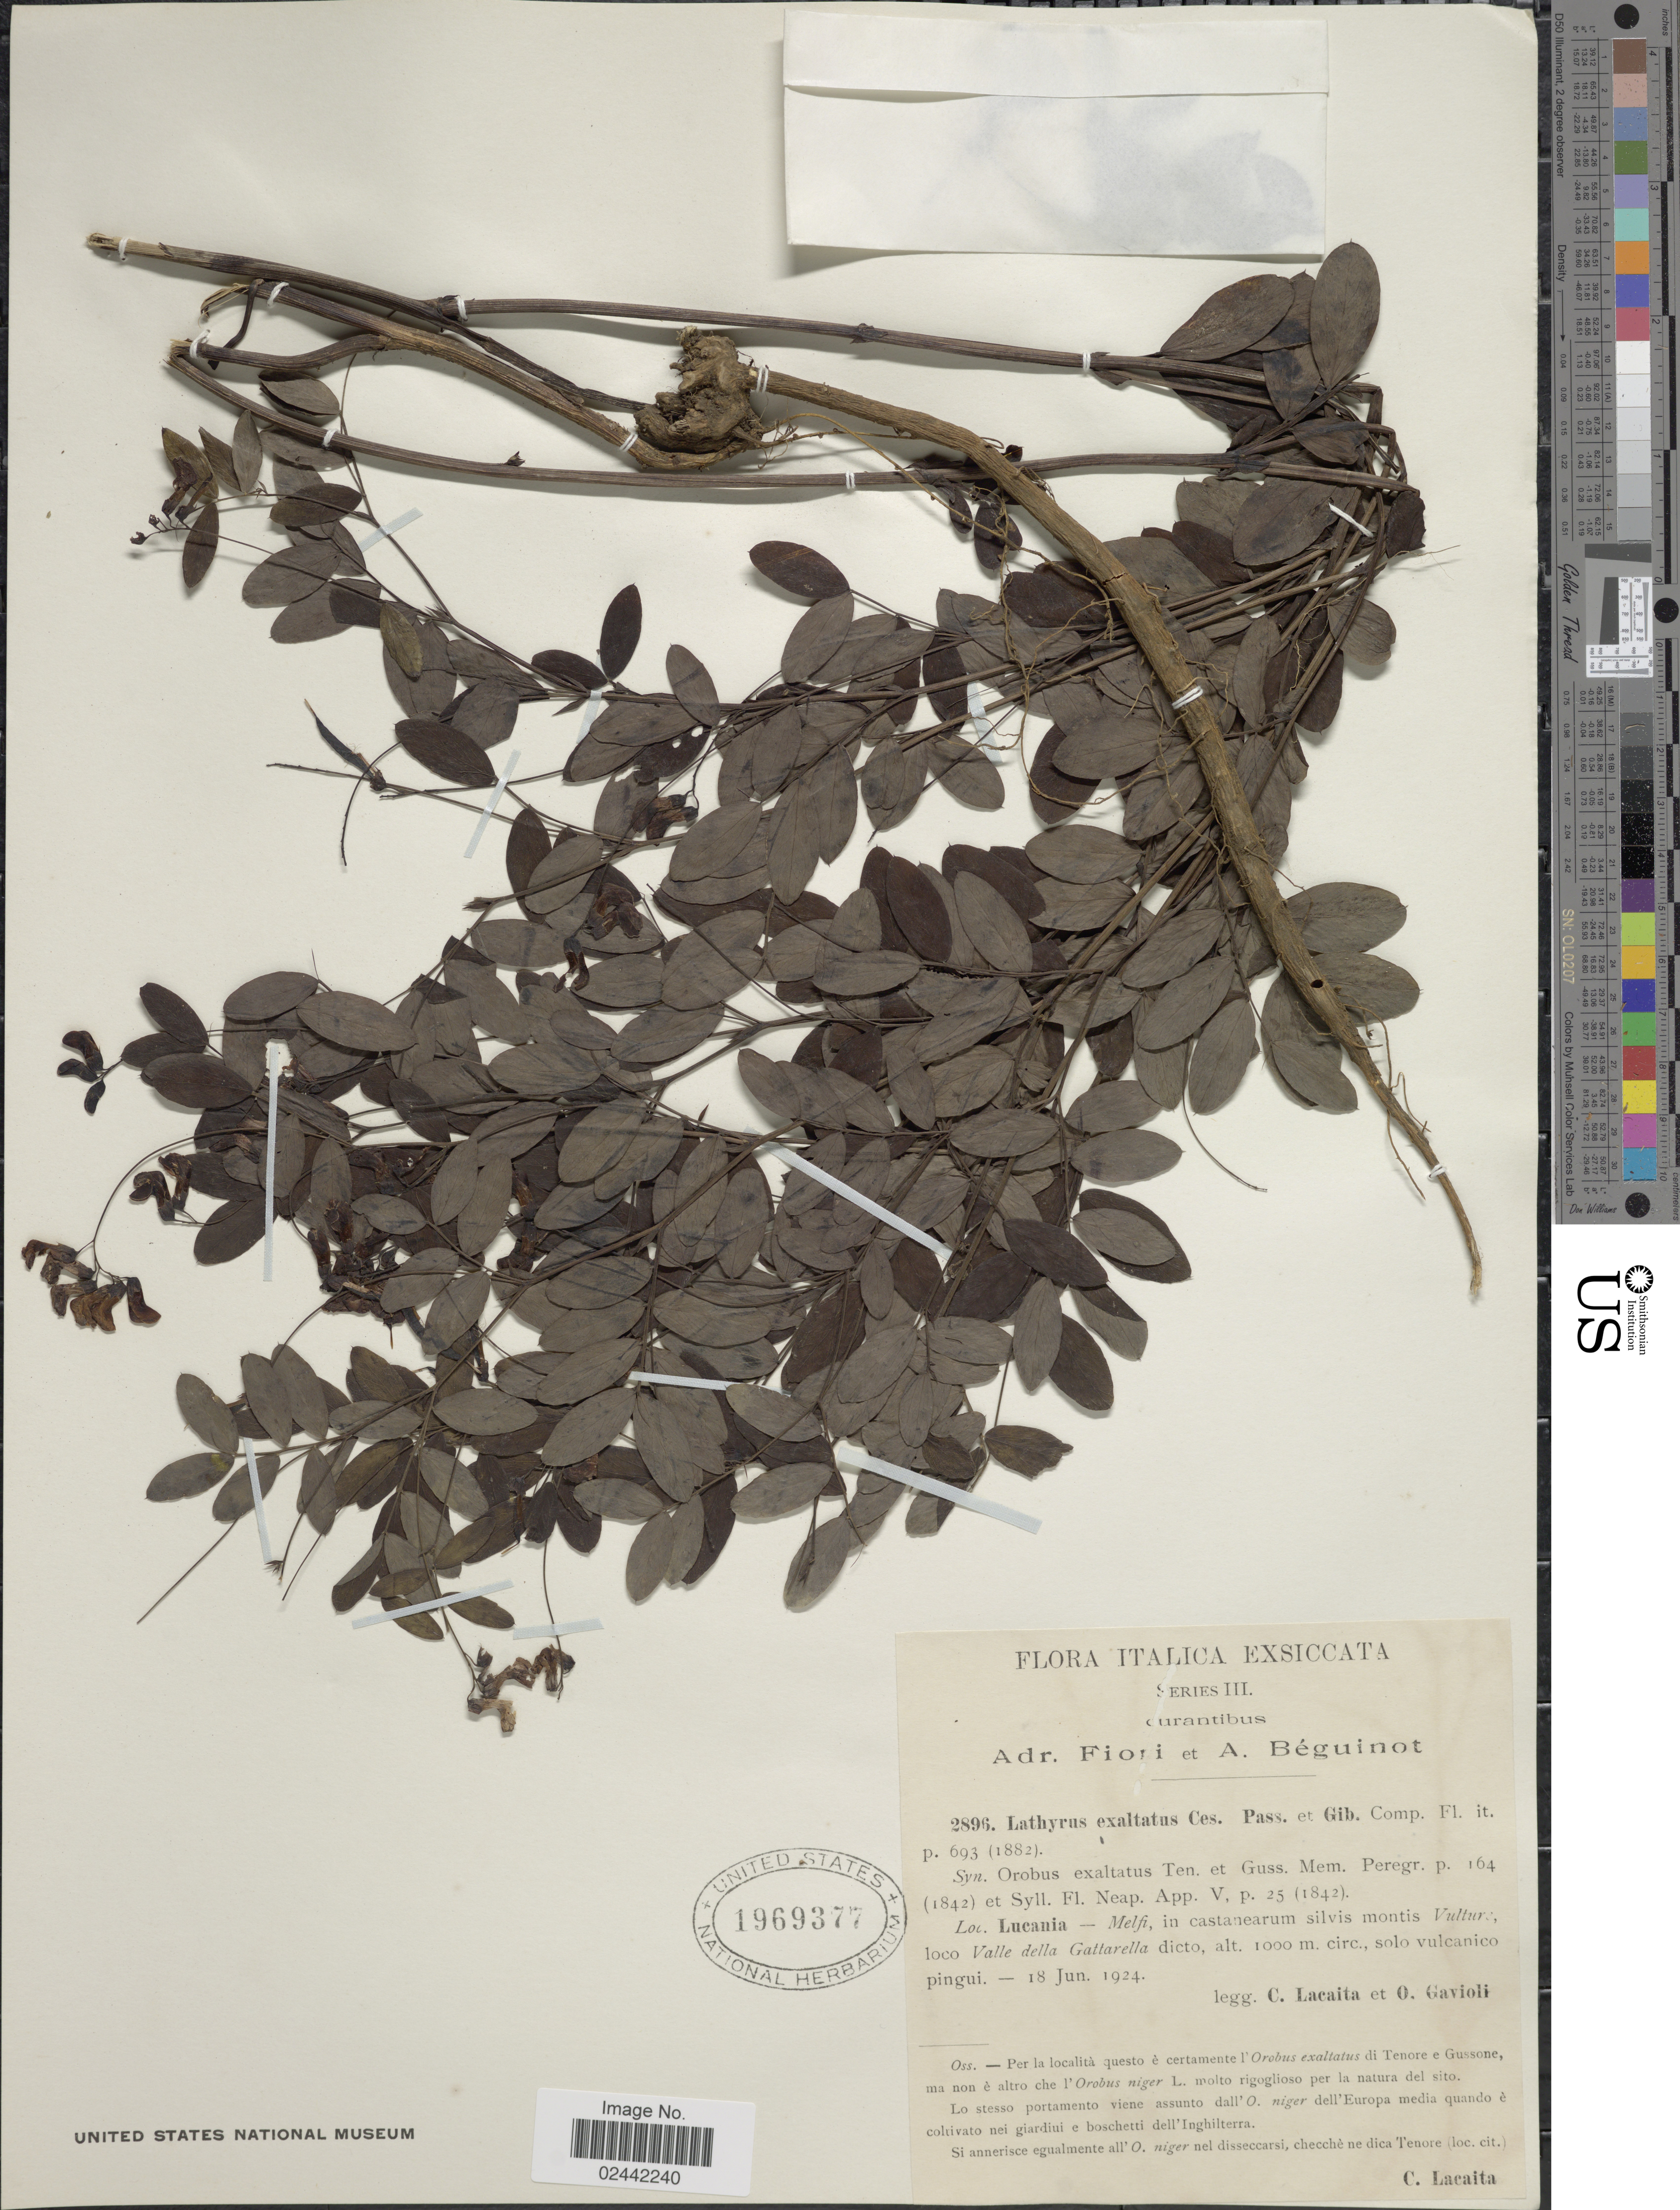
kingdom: Plantae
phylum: Tracheophyta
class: Magnoliopsida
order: Fabales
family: Fabaceae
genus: Lathyrus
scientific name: Lathyrus exaltatus Ces. ined.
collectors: C. Lacaita & O. Gavioli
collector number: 2896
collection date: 1924-06-18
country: Italy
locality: Italica. Lucania - Melfi, in castanearum silvis montis Vultur; loco Valle della Gttarella dicto.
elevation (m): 1000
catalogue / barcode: US 1969377